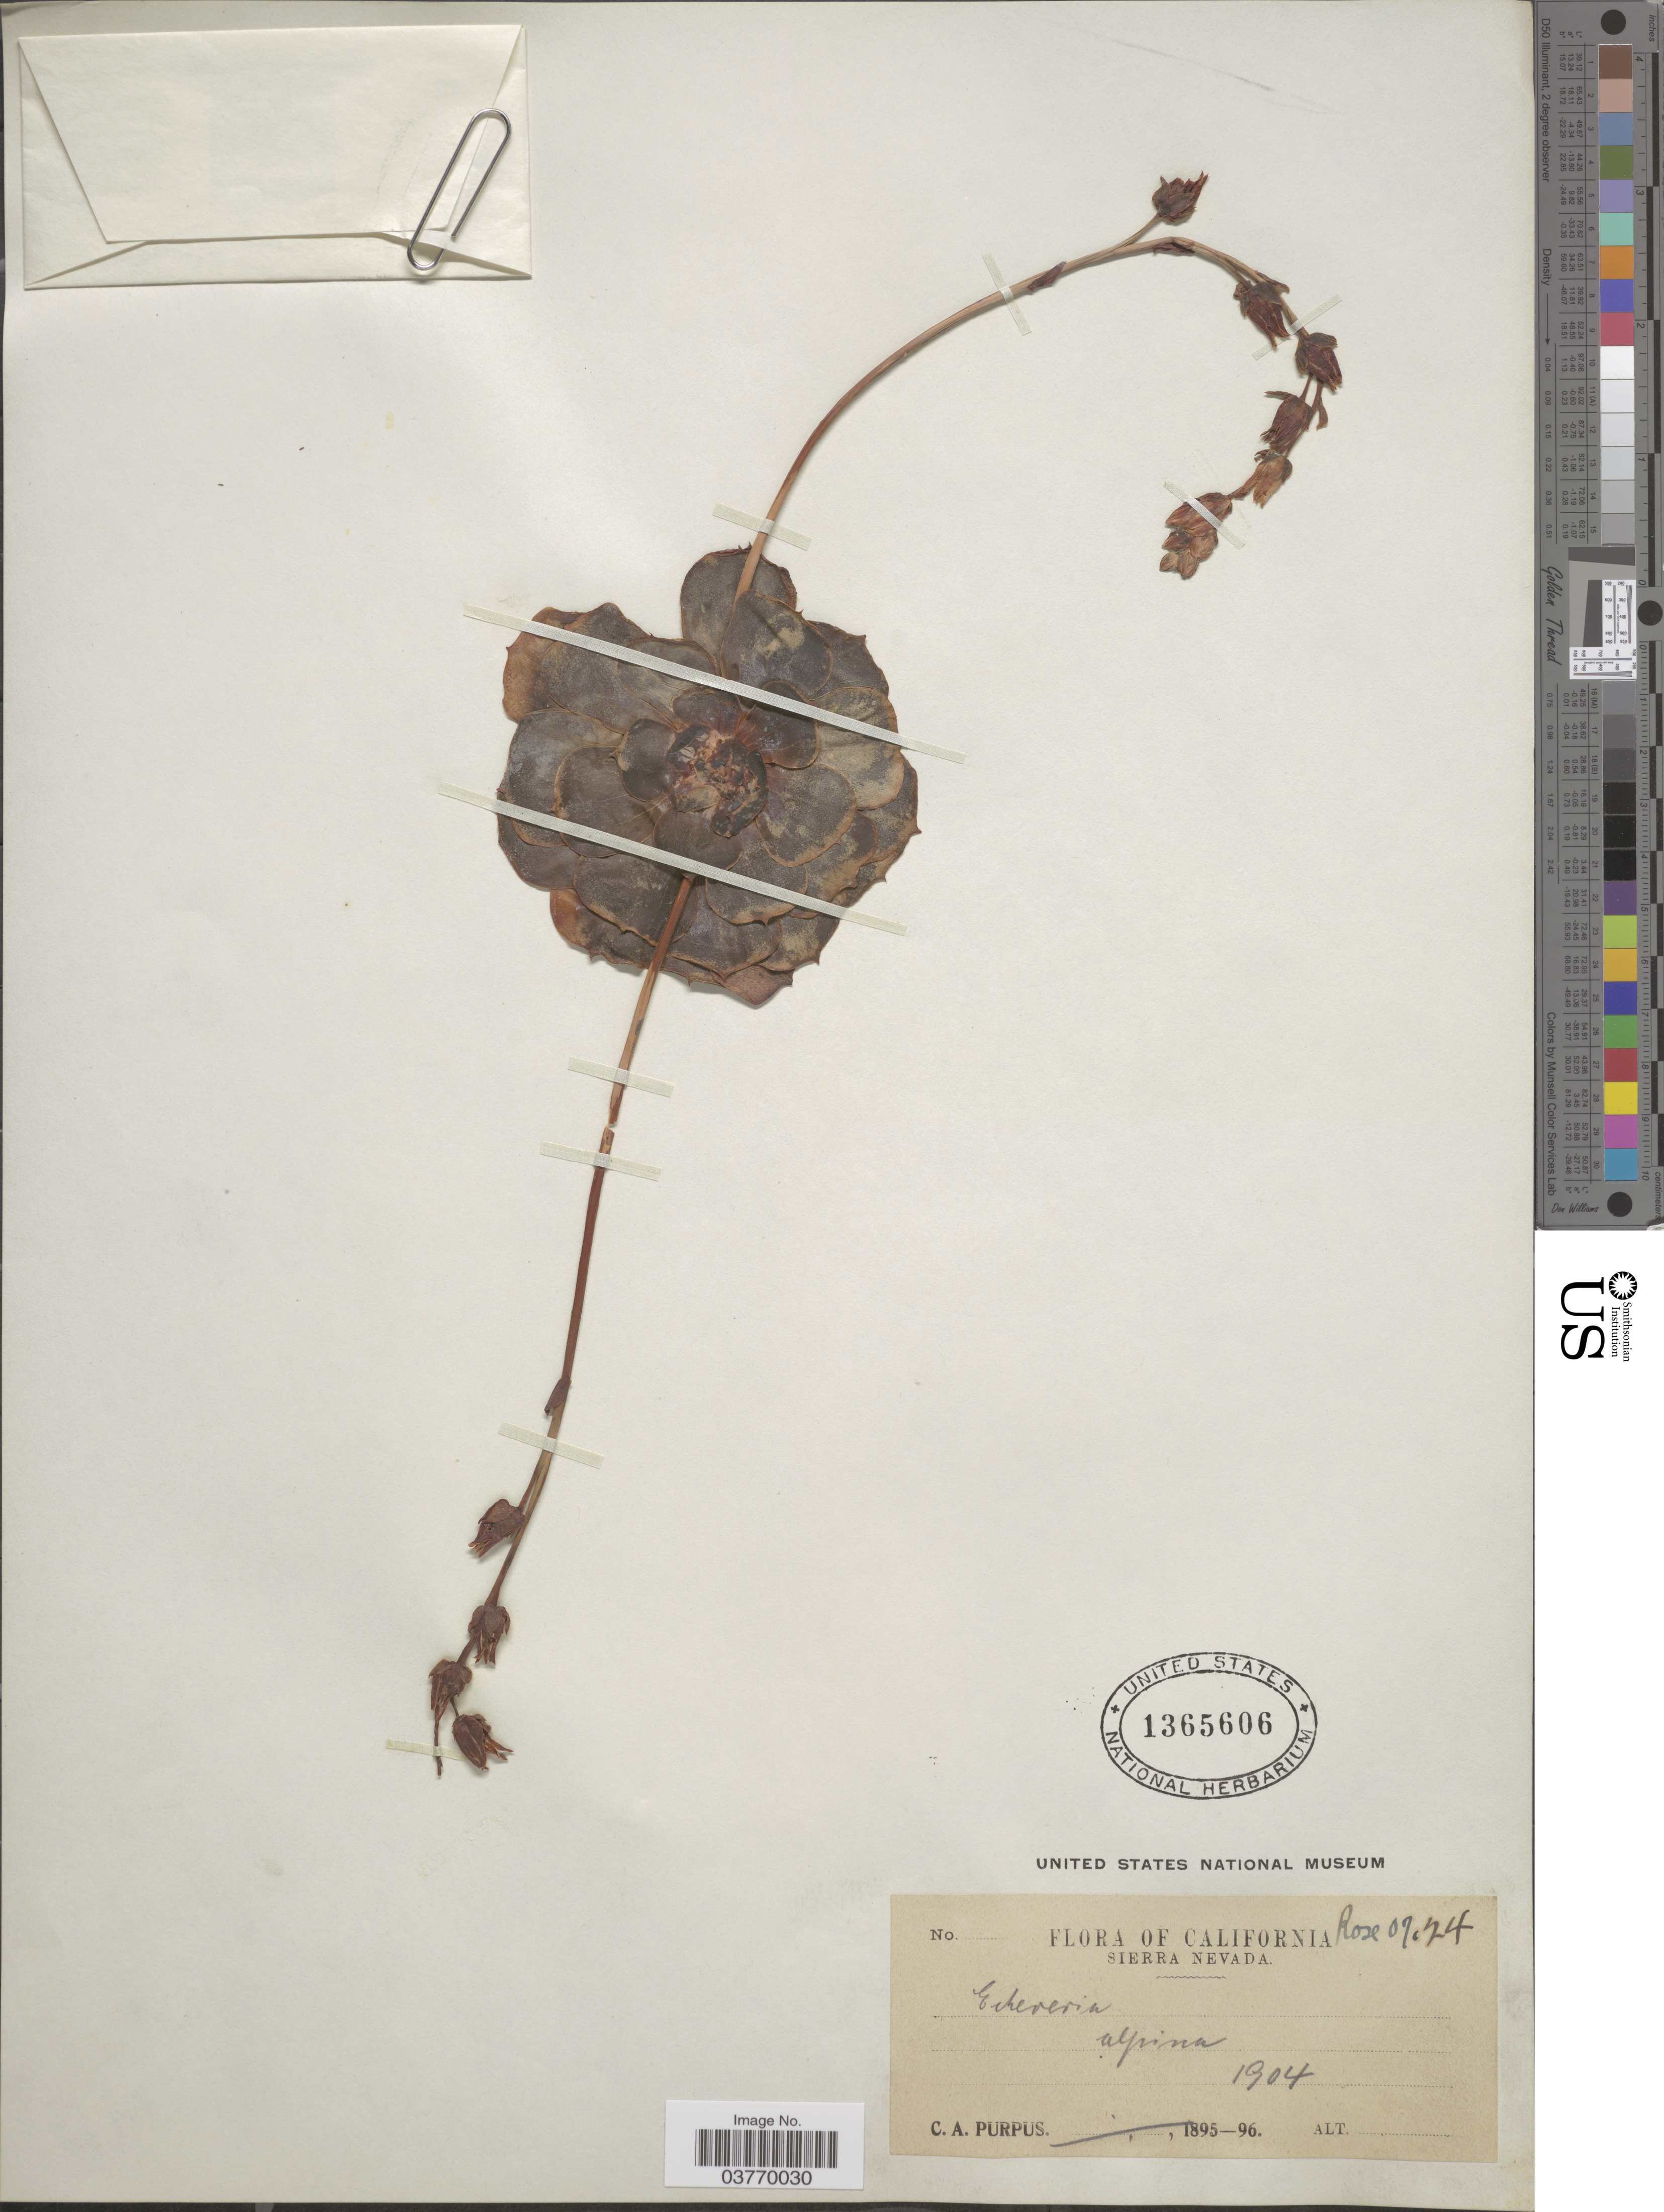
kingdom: Plantae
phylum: Tracheophyta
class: Magnoliopsida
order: Saxifragales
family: Crassulaceae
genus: Echeveria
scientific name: Echeveria sp.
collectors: C. A. Purpus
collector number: Rose 07.24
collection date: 1904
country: United States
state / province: California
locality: Sierra Nevada. Alpina.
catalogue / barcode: US 1365606